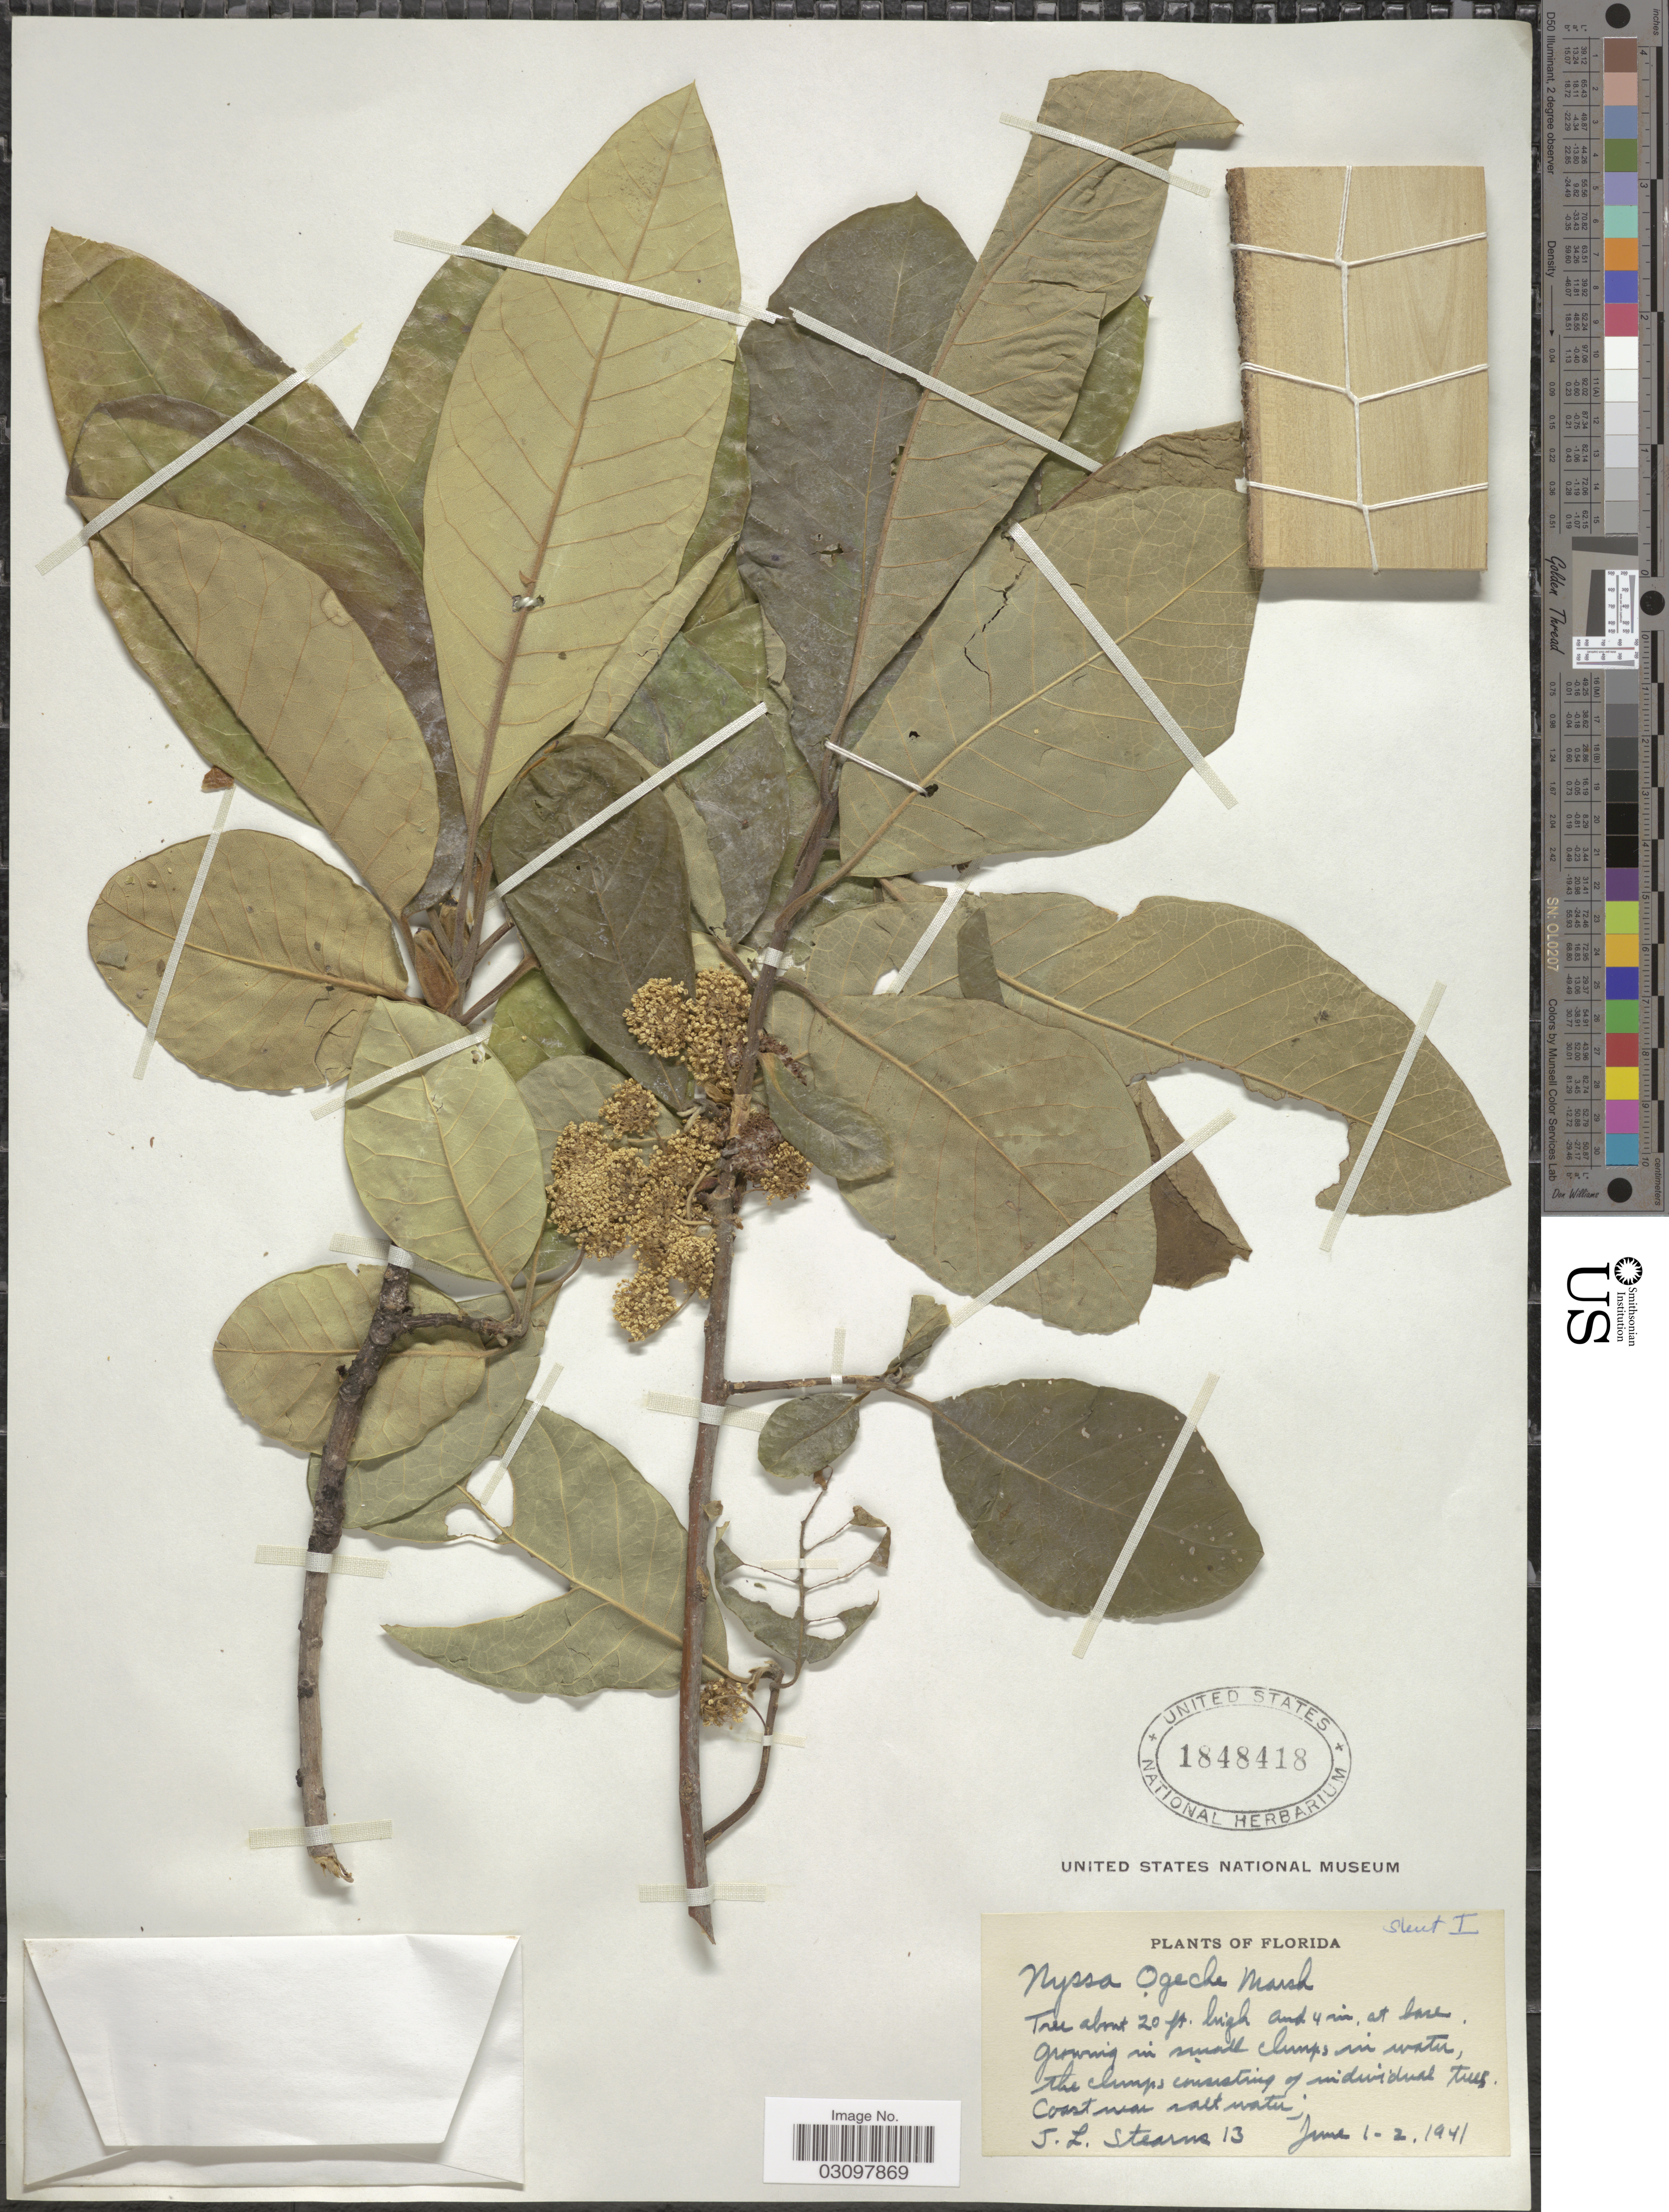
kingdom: Plantae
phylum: Tracheophyta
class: Magnoliopsida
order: Cornales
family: Nyssaceae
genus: Nyssa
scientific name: Nyssa ogeche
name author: W. Bartram ex Marshall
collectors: J. Stearns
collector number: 13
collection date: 1941-06-01/1941-06-02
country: United States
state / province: Florida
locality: Coast near salt water.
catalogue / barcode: US 1848418